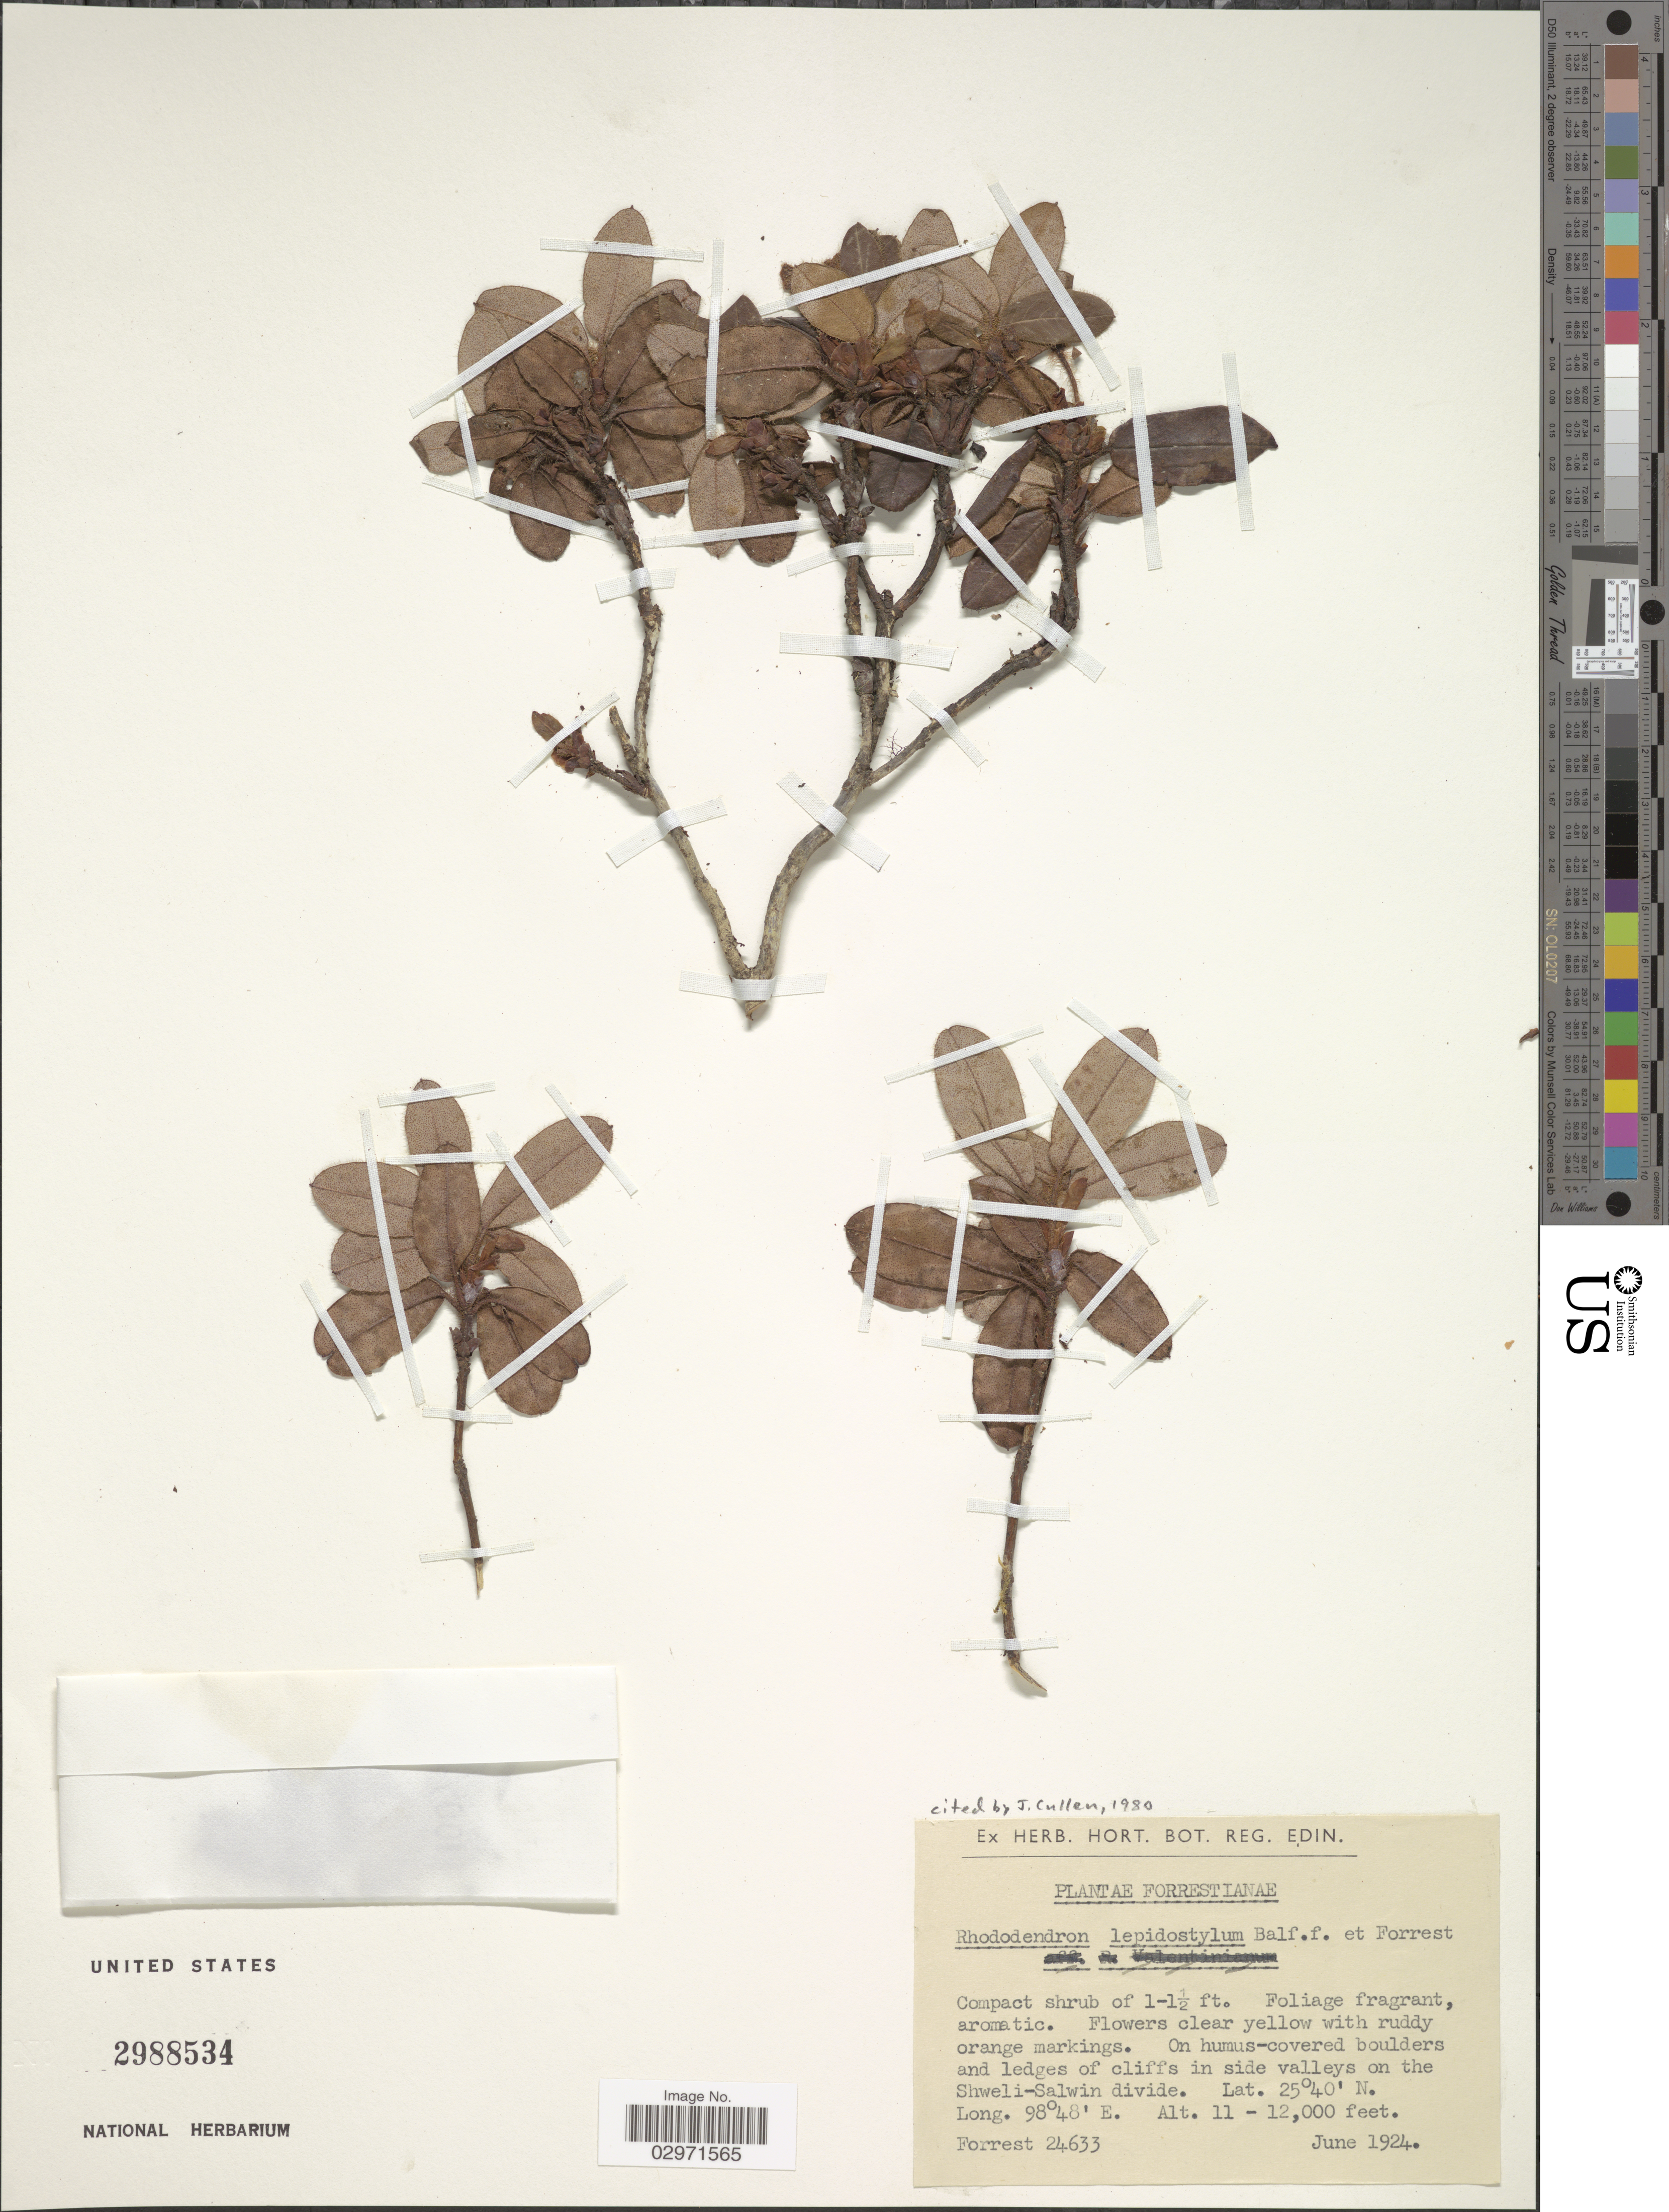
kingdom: Plantae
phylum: Tracheophyta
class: Magnoliopsida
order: Ericales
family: Ericaceae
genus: Rhododendron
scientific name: Rhododendron lepidostylum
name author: Balf. f. & Forrest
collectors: -. Forrest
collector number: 24633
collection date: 1924-06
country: China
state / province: Yunnan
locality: On the Shweli-Salwin divide.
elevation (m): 3353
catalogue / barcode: US 2988534